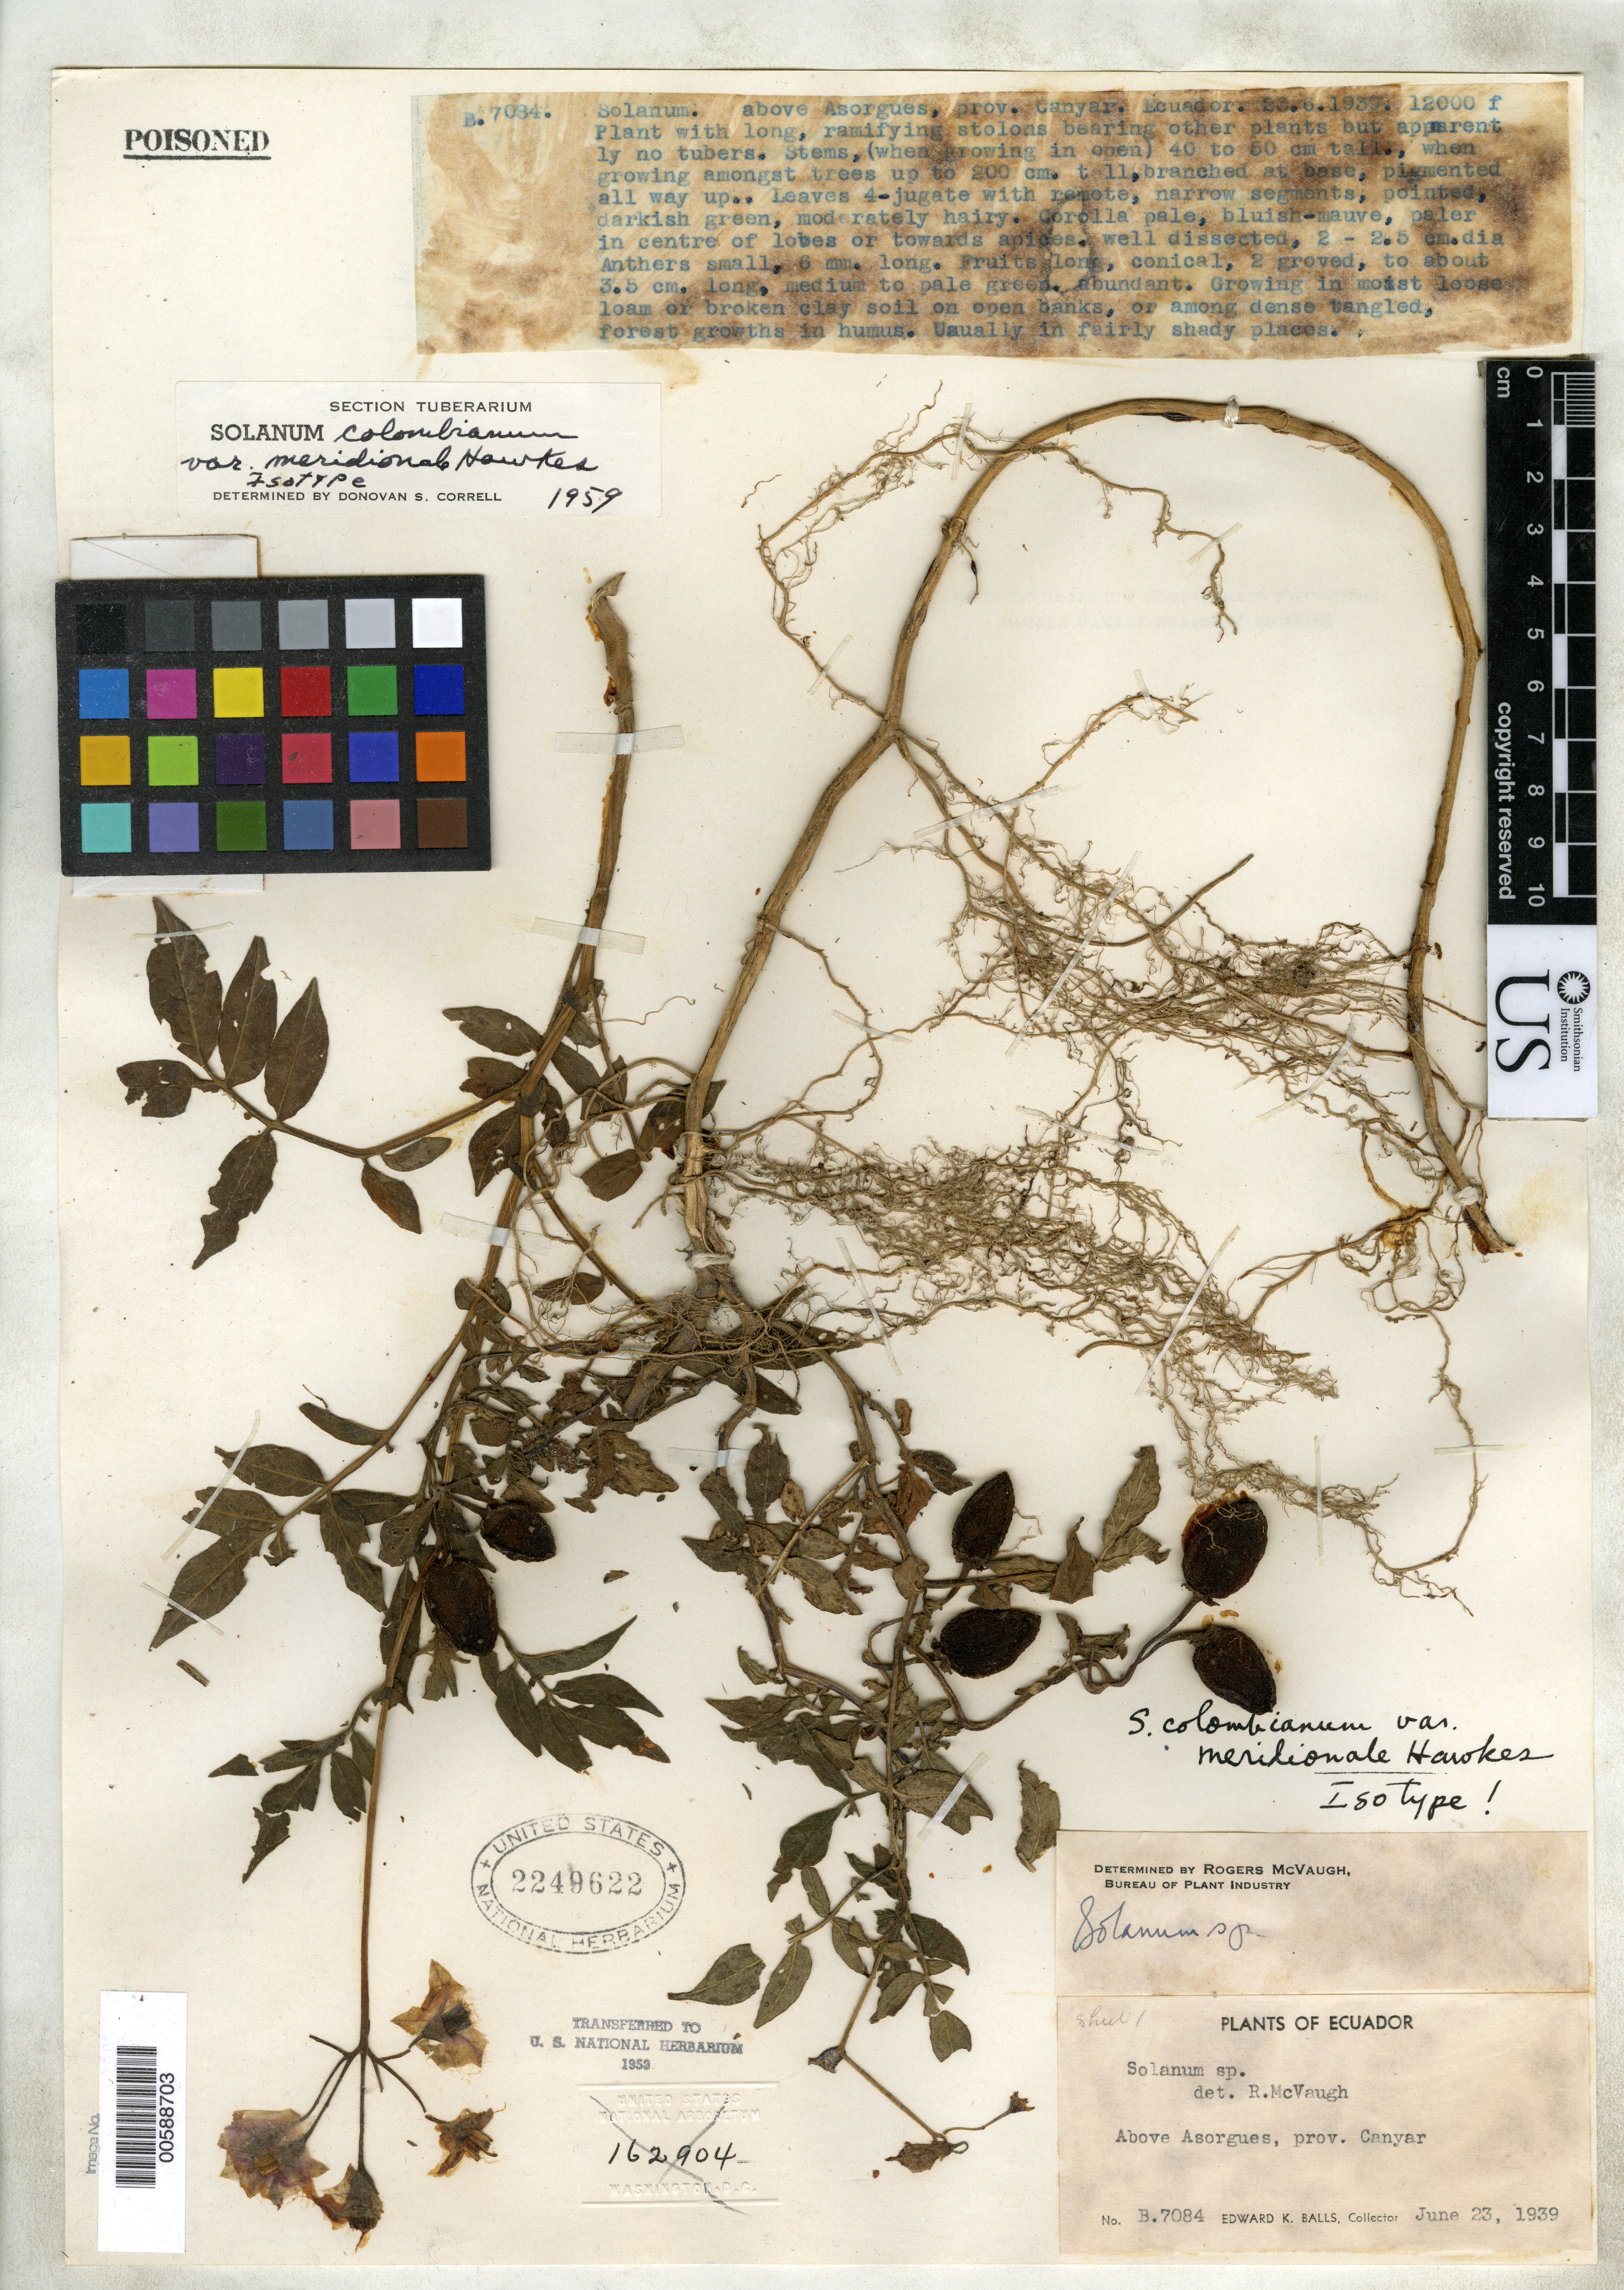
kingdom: Plantae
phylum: Tracheophyta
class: Magnoliopsida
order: Solanales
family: Solanaceae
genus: Solanum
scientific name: Solanum colombianum var. meridionale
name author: Hawkes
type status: Isotype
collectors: E. K. Balls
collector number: B 7084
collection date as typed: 23 Jun 1939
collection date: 1939-06-23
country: Ecuador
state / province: Cañar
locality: Above Azogues.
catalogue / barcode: US 2249622